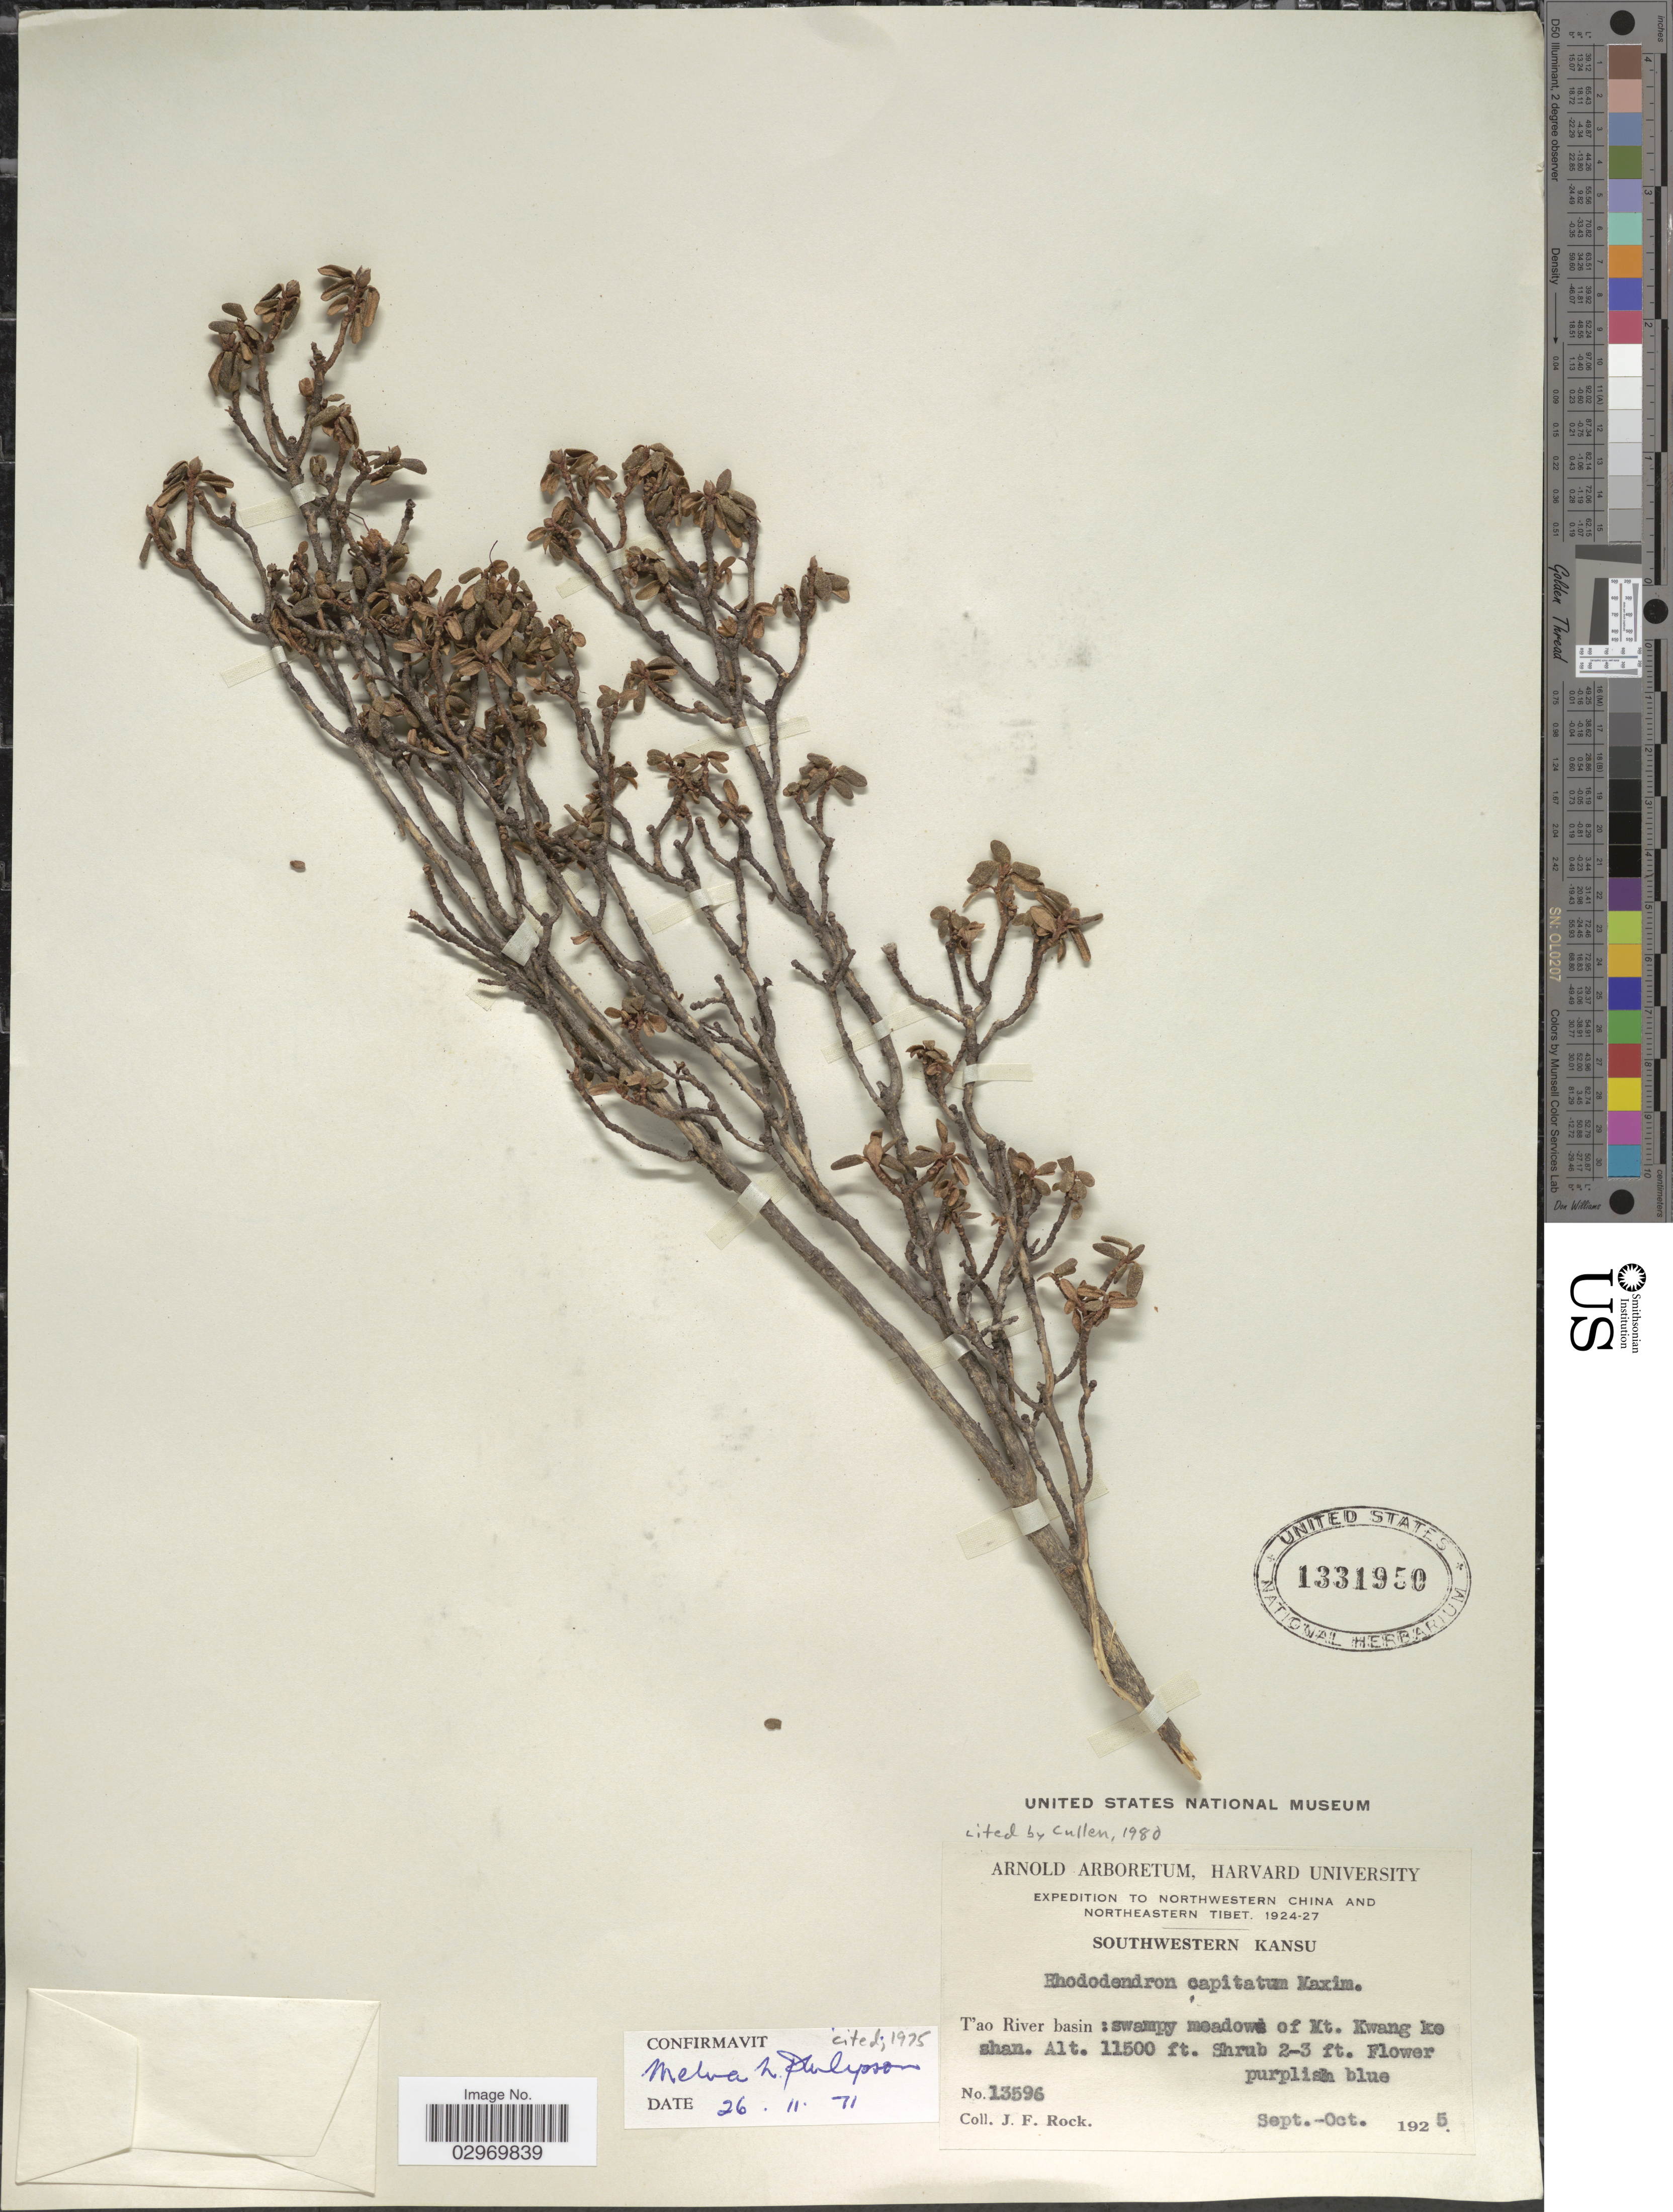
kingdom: Plantae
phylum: Tracheophyta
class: Magnoliopsida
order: Ericales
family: Ericaceae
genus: Rhododendron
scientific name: Rhododendron capitatum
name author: Maxim.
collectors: J. Rock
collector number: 13596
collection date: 1925-09/1925-10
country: China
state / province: Gansu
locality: Northwestern China, Southwestern Kansu, T'ao River basin, swampy meadows of Mt. Kwang ke shan.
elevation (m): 3505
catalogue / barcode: US 1331950